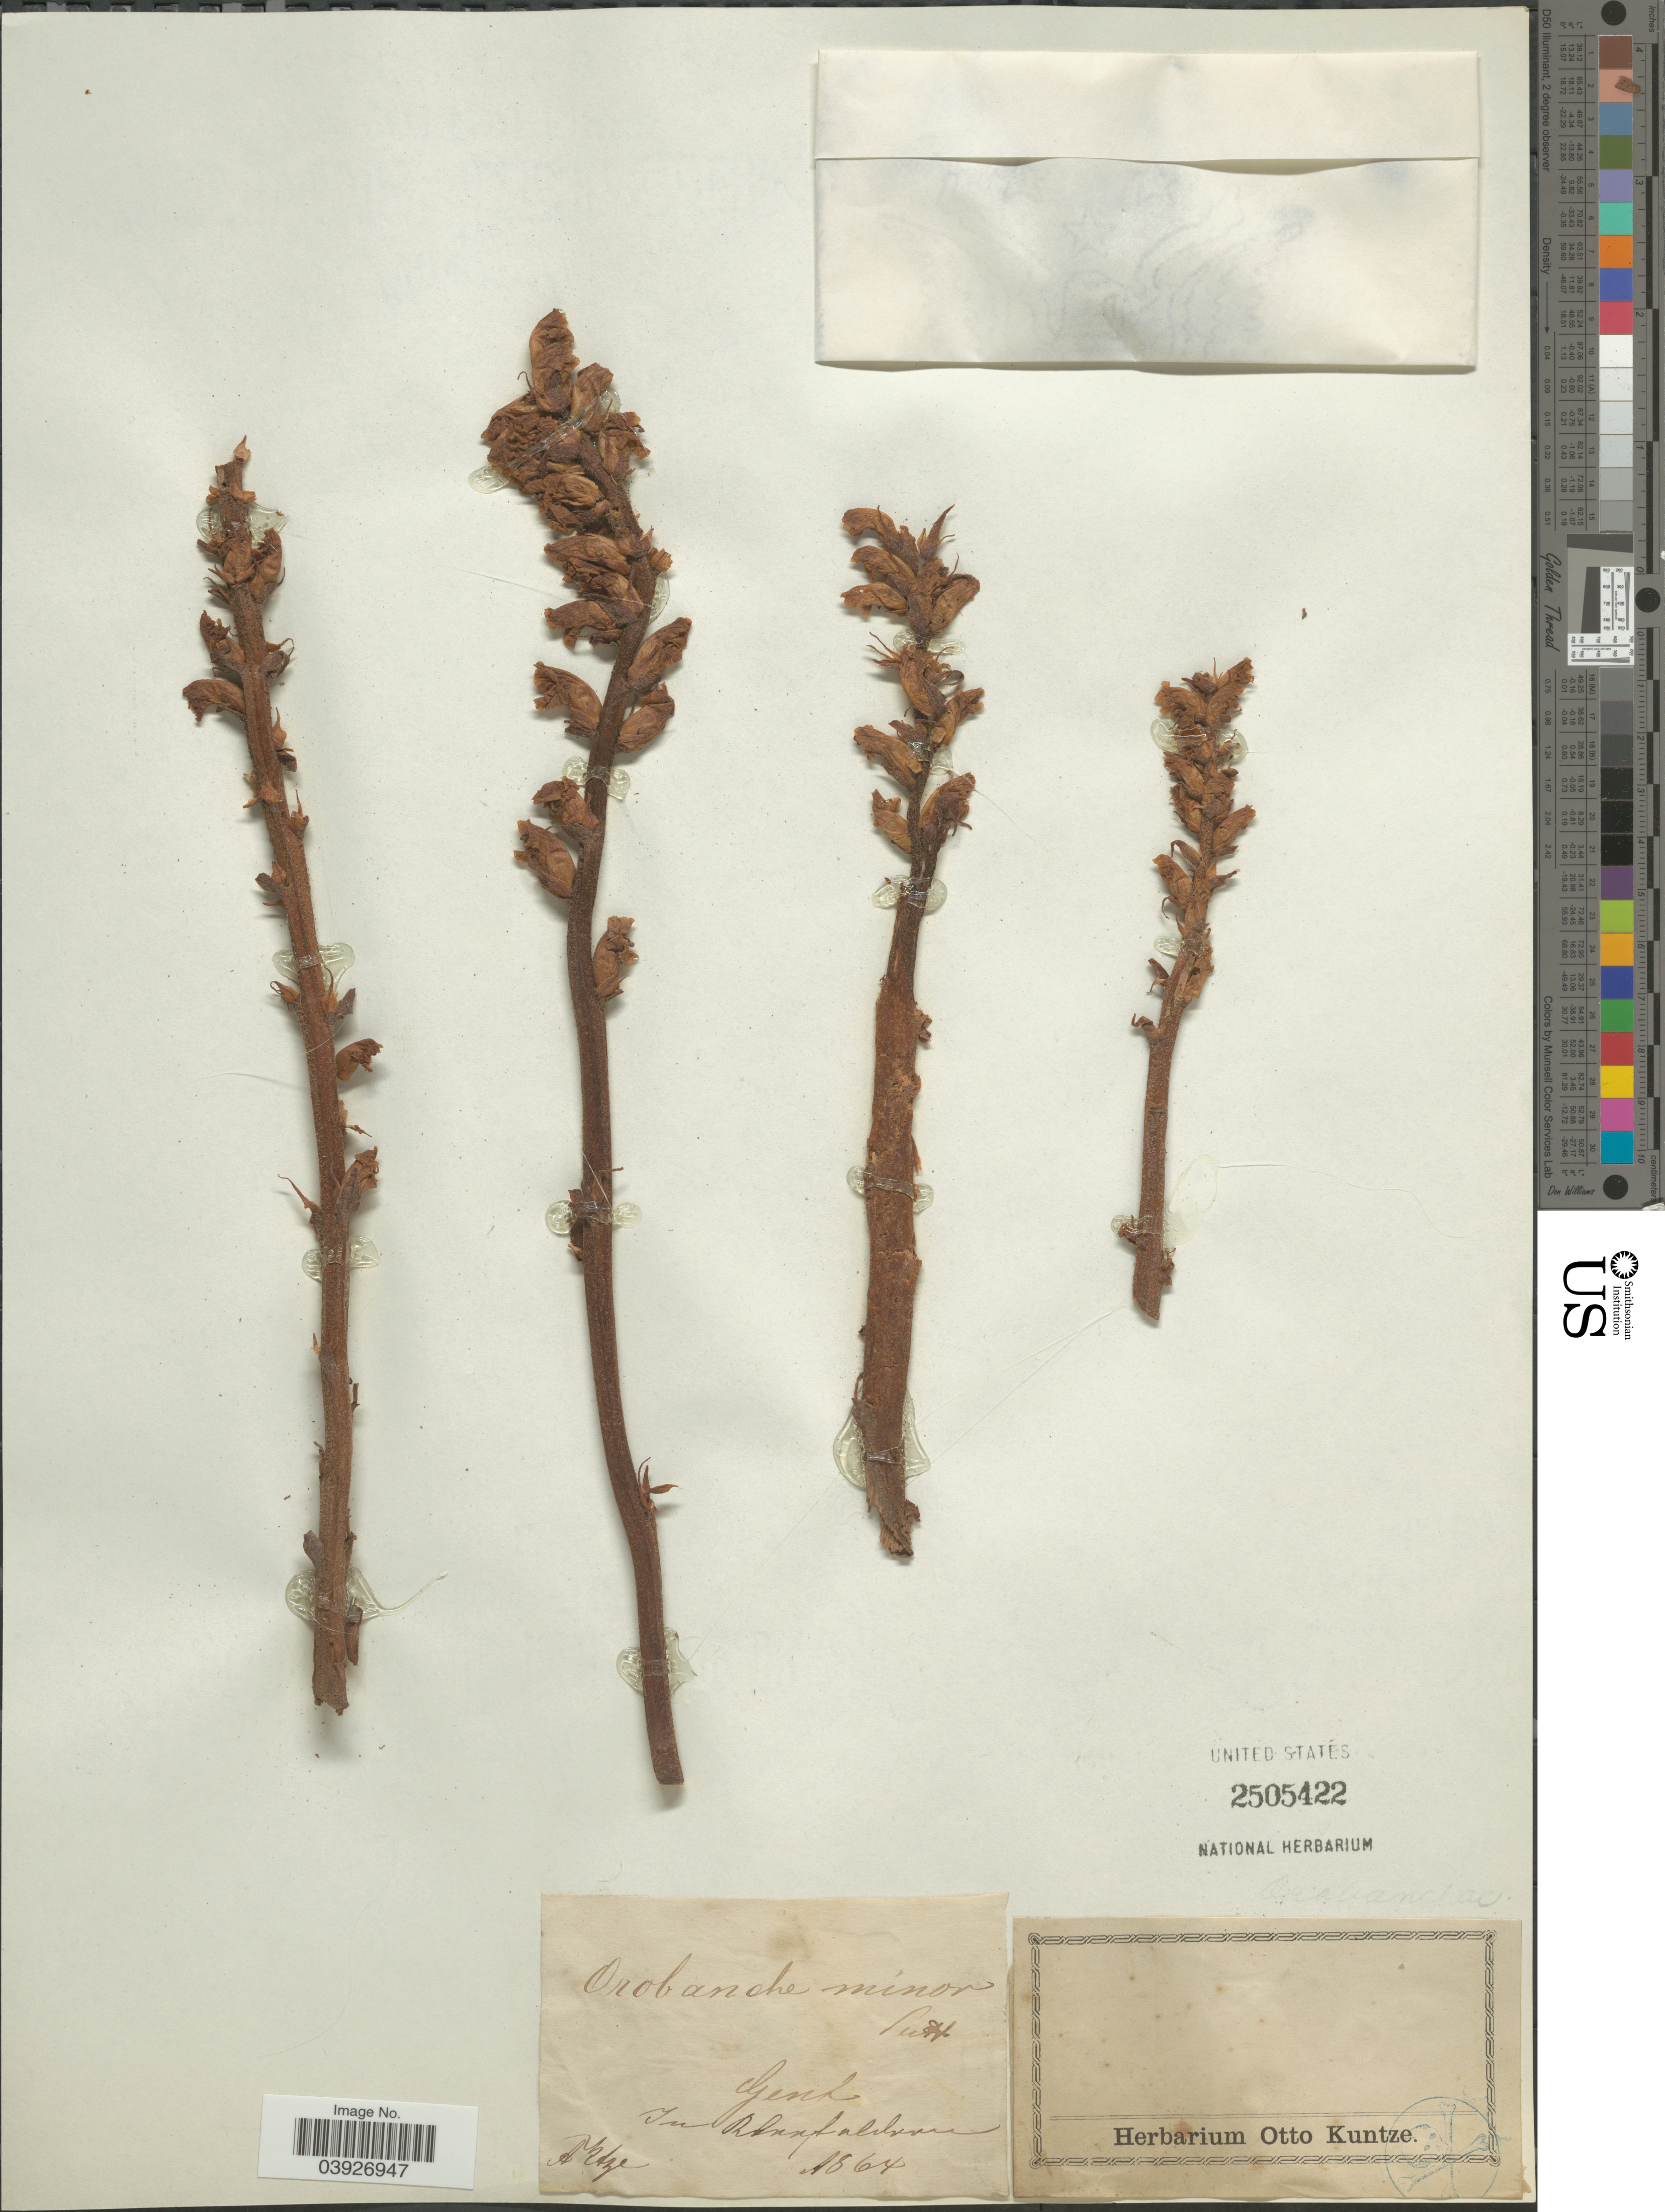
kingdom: Plantae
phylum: Tracheophyta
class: Magnoliopsida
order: Lamiales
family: Orobanchaceae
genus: Orobanche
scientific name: Orobanche minor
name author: Sm.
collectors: A. Kuntze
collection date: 1864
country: Switzerland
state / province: Genève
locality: Genf.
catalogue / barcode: US 2505422